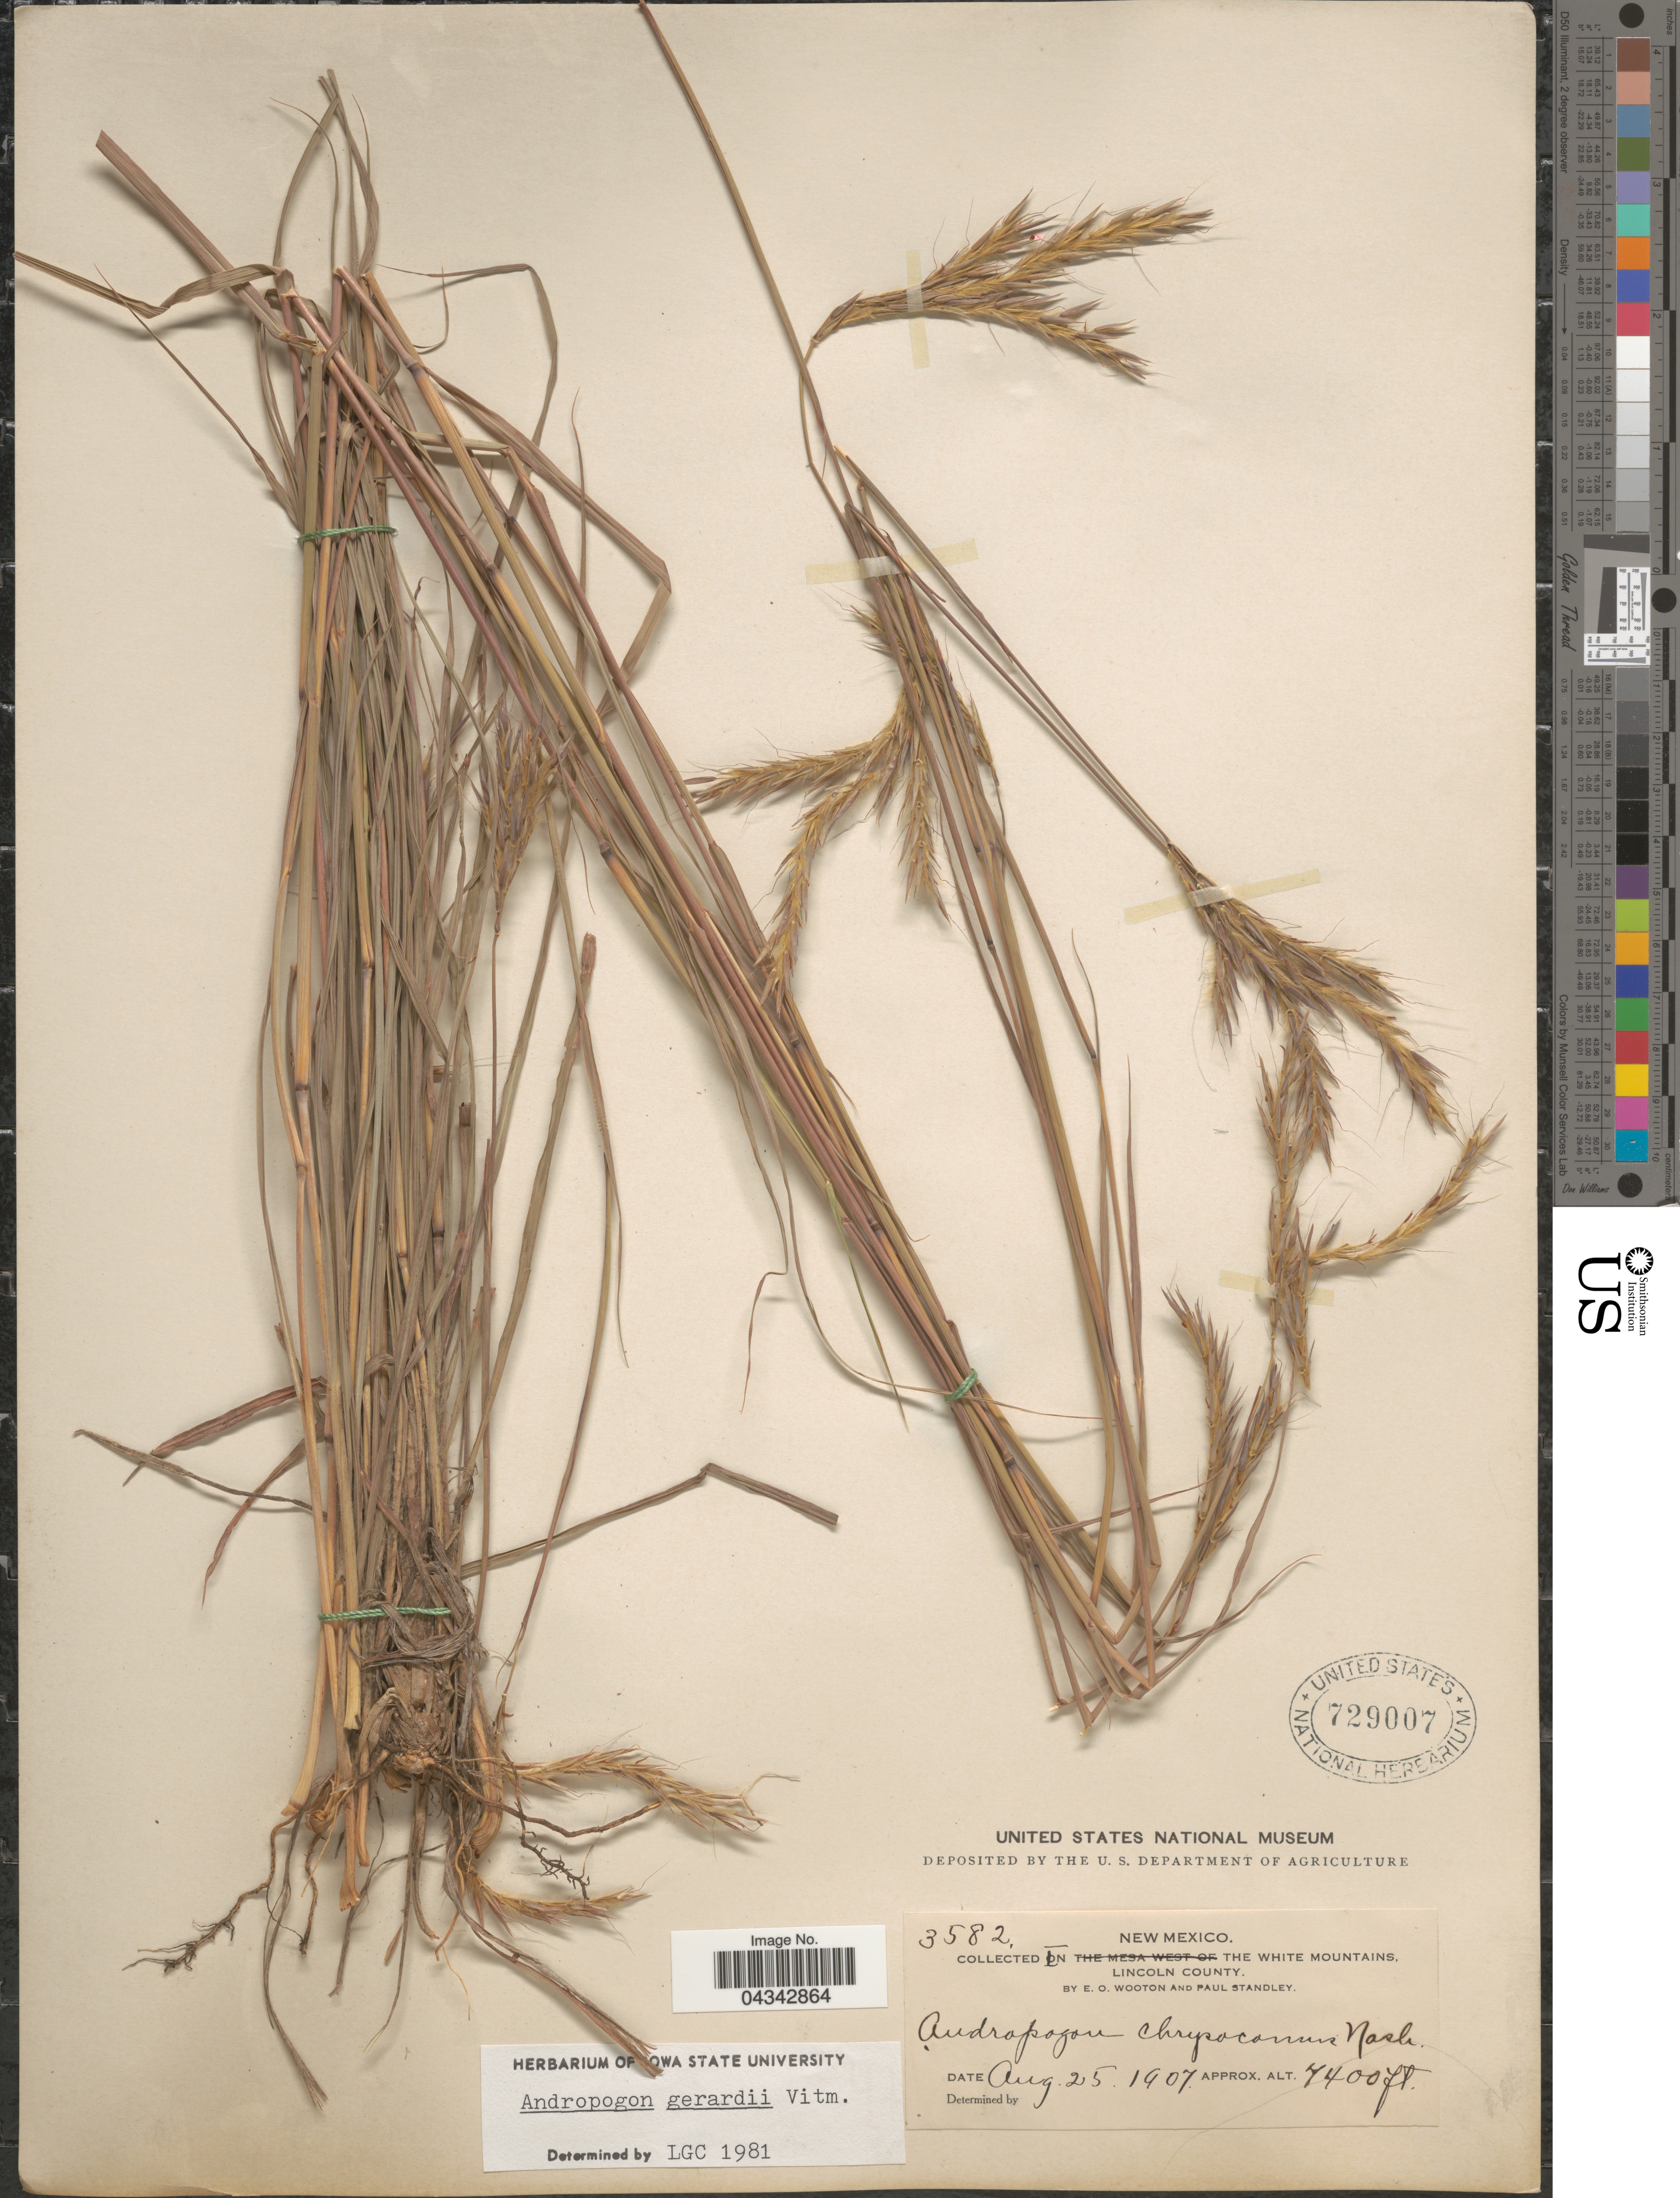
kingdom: Plantae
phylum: Tracheophyta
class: Liliopsida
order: Poales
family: Poaceae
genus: Andropogon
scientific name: Andropogon gerardii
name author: Vitman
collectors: E. O. Wooton & P. C. Standley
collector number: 3582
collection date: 1907-08-25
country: United States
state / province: New Mexico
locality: In the White Mountains, Lincoln County.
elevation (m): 1341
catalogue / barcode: US 729007